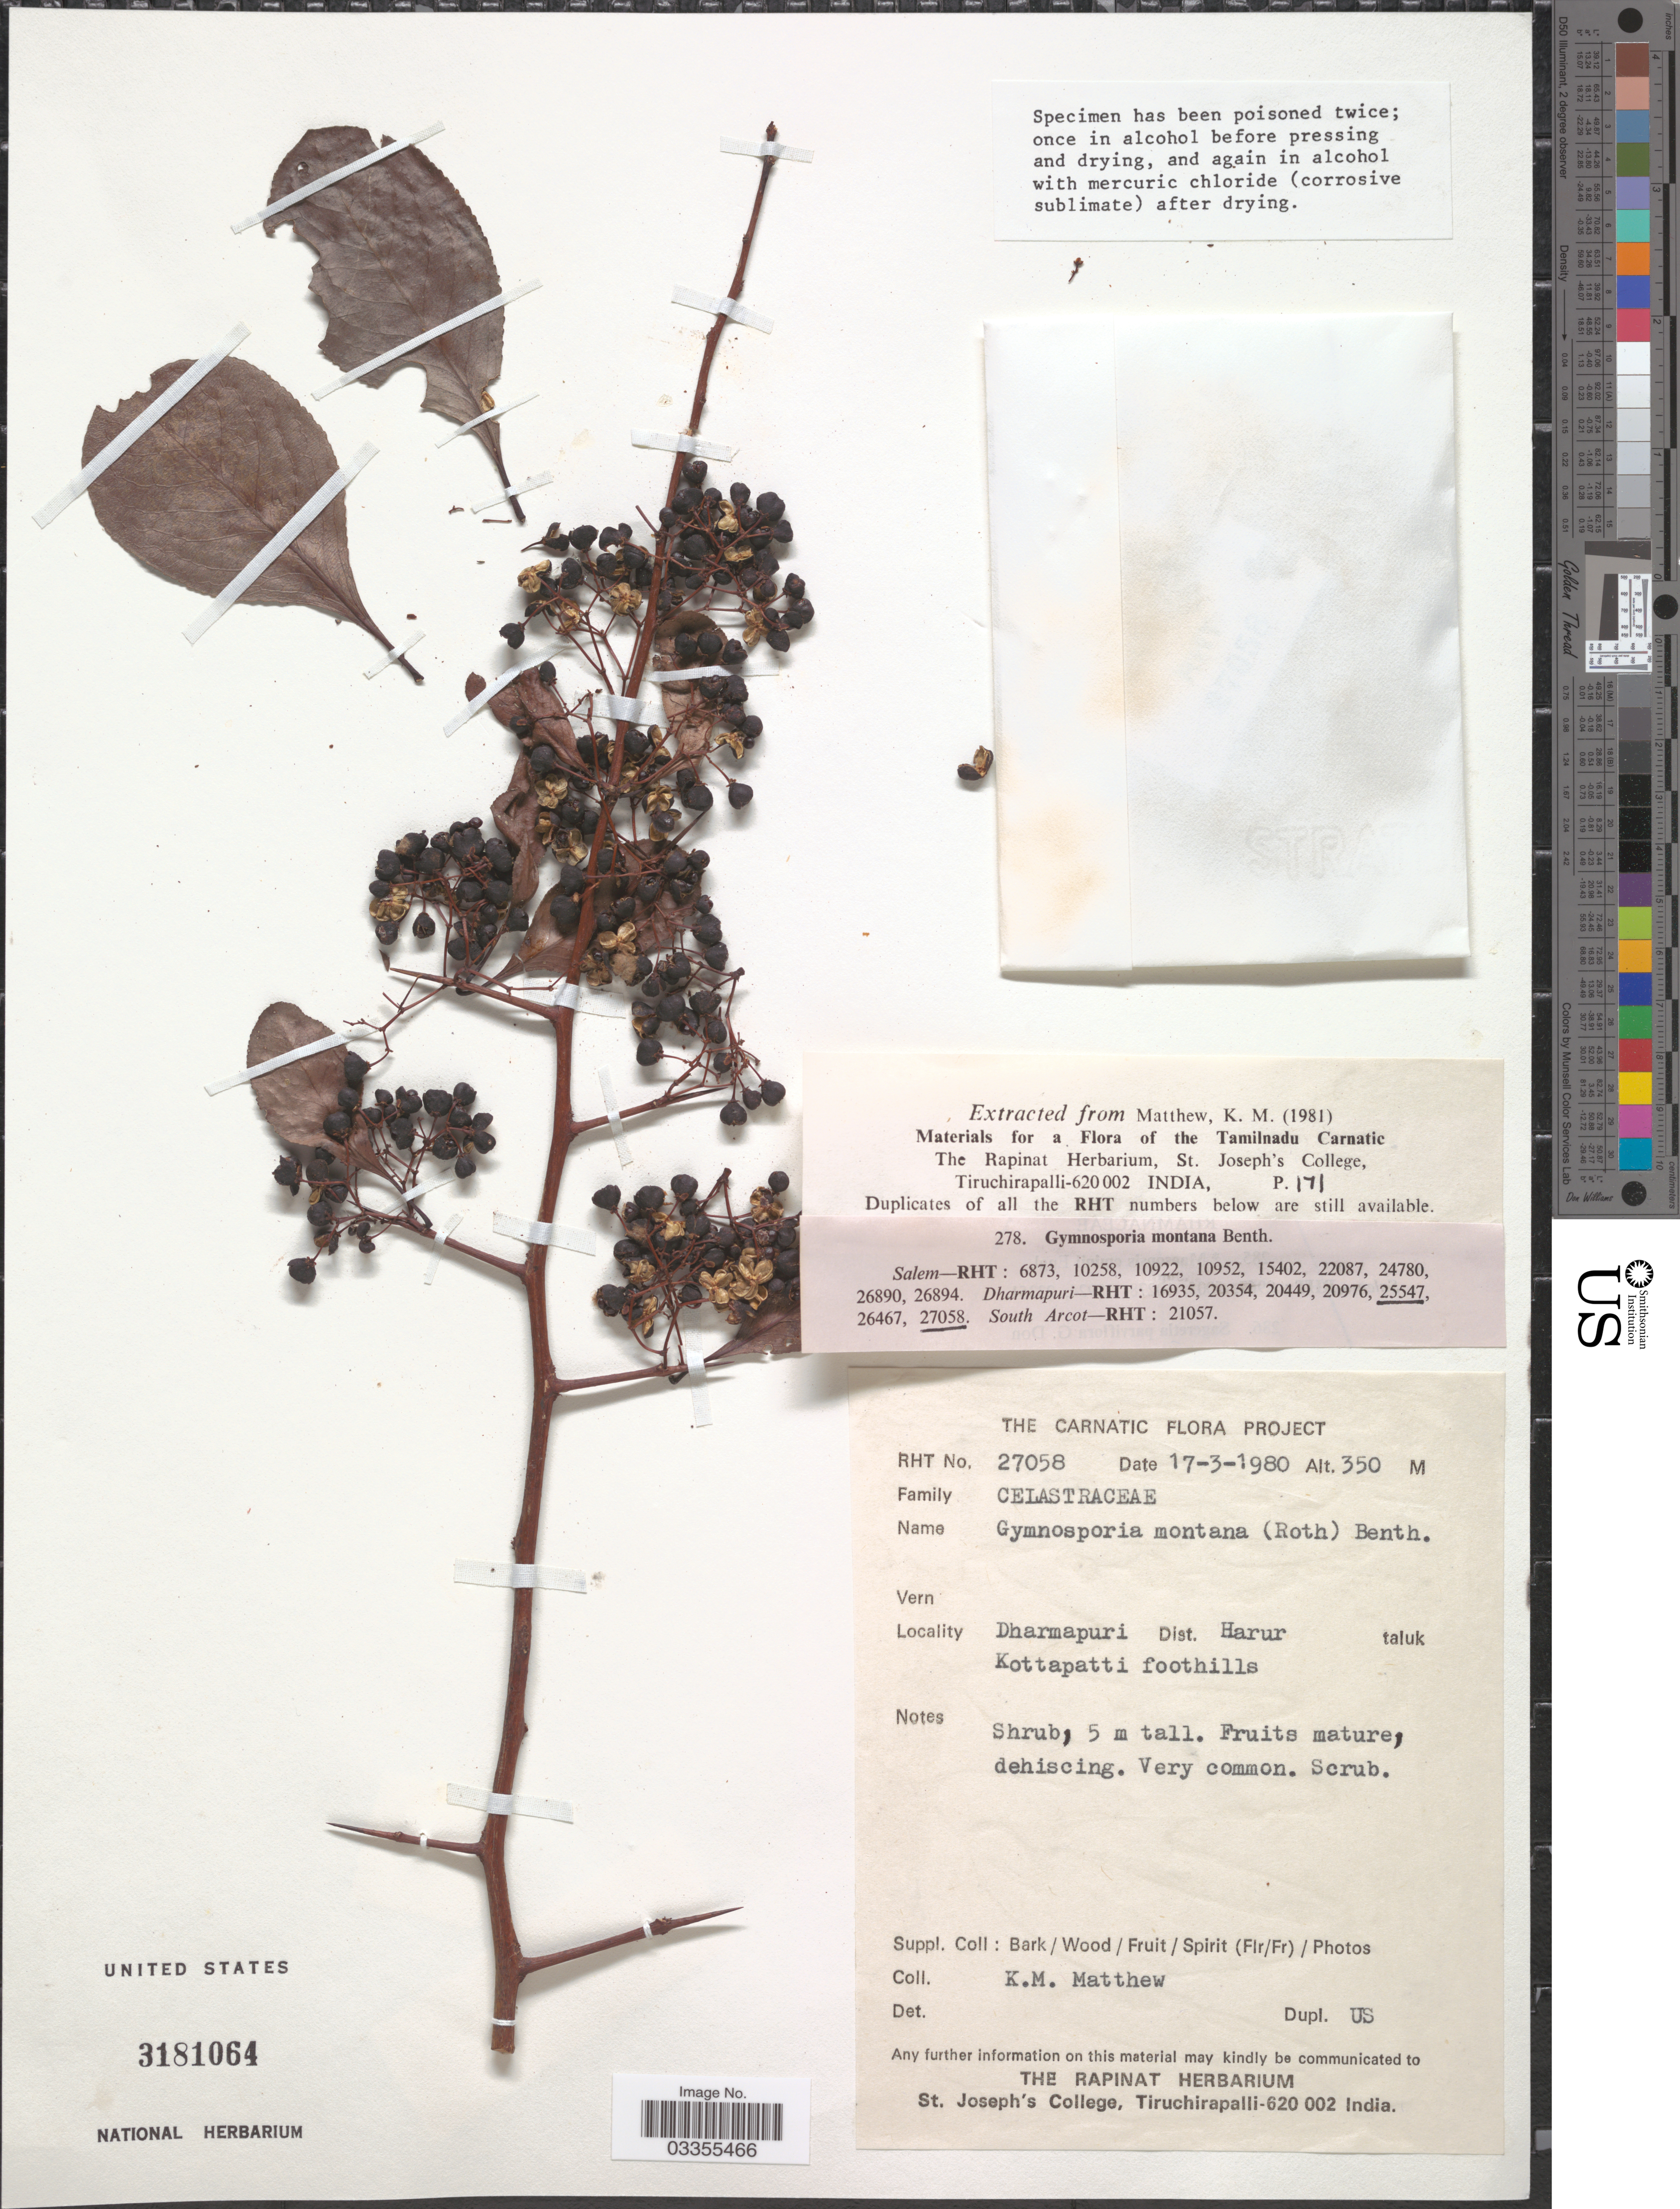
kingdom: Plantae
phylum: Tracheophyta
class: Magnoliopsida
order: Celastrales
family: Celastraceae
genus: Gymnosporia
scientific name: Gymnosporia montana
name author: (Roth) Benth.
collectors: K. M. Matthew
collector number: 27058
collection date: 1980-03-17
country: India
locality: Dharmapuri Dist. Harur taluk Kottapatti foothills.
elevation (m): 350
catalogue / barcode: US 3181064